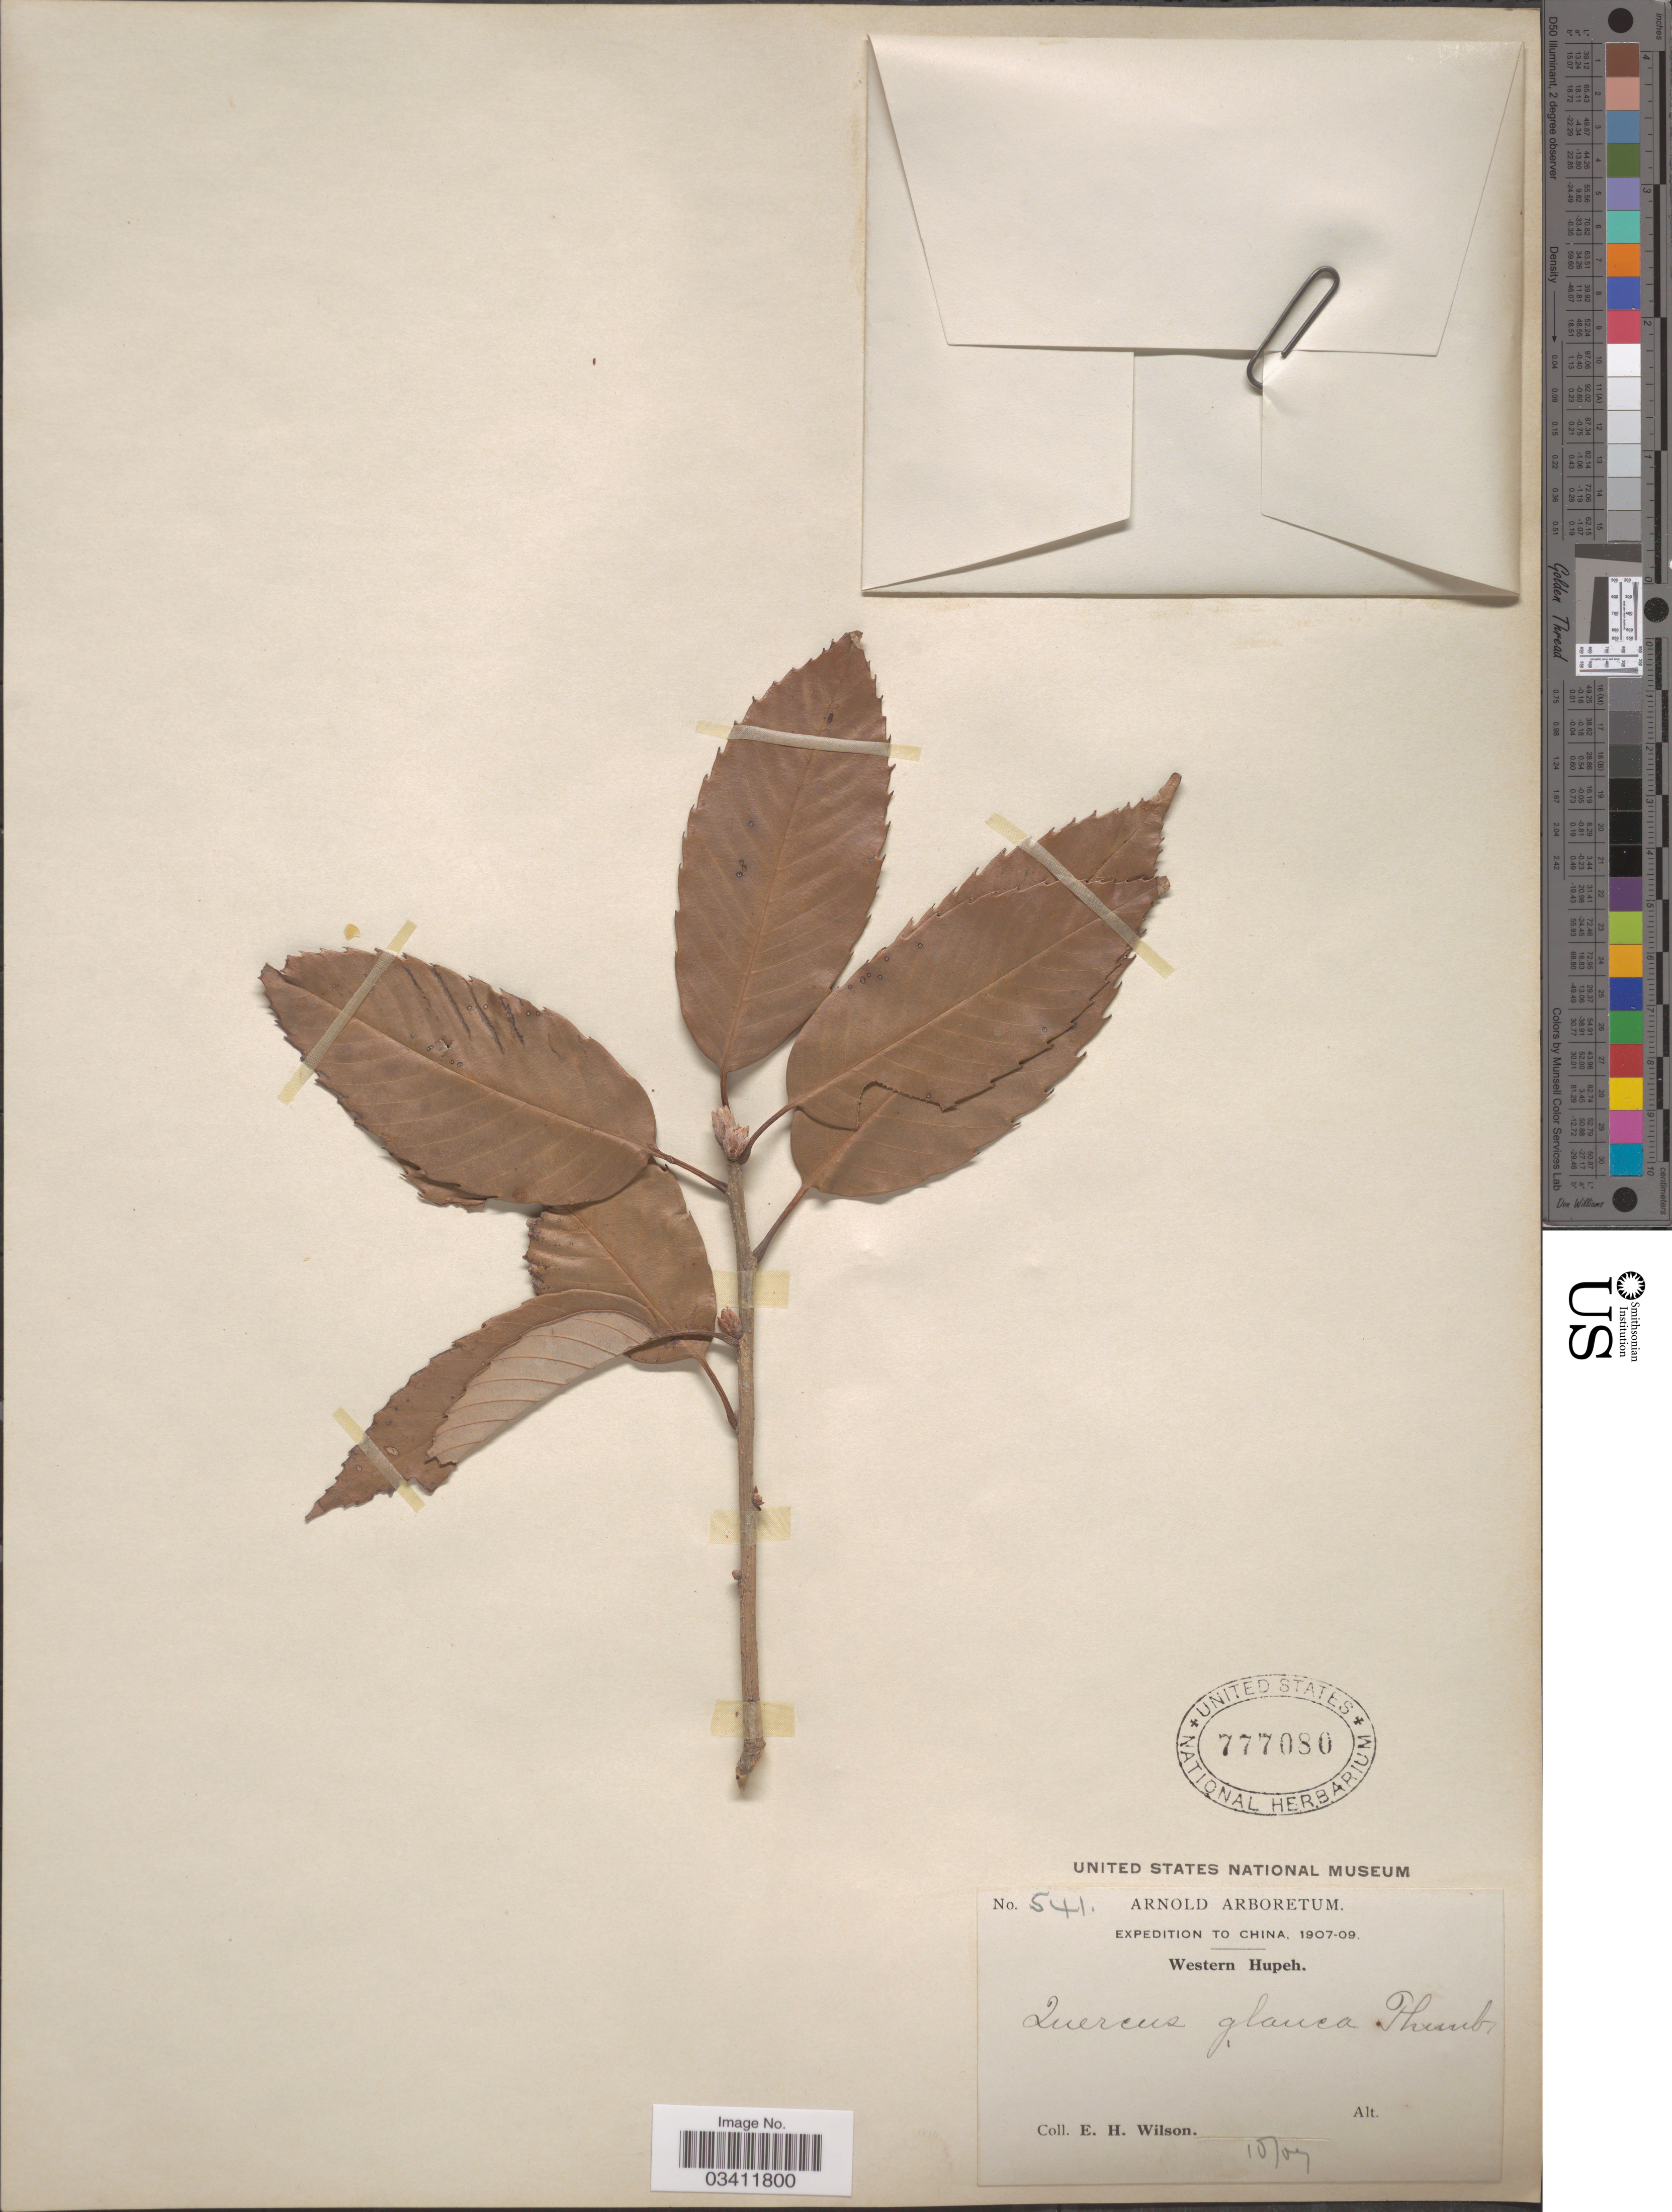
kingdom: Plantae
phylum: Tracheophyta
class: Magnoliopsida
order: Fagales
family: Fagaceae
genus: Quercus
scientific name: Quercus glauca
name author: Thunb.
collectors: E. Wilson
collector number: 541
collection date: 1907-10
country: China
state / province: Hubei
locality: Western Hupeh.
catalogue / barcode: US 777080